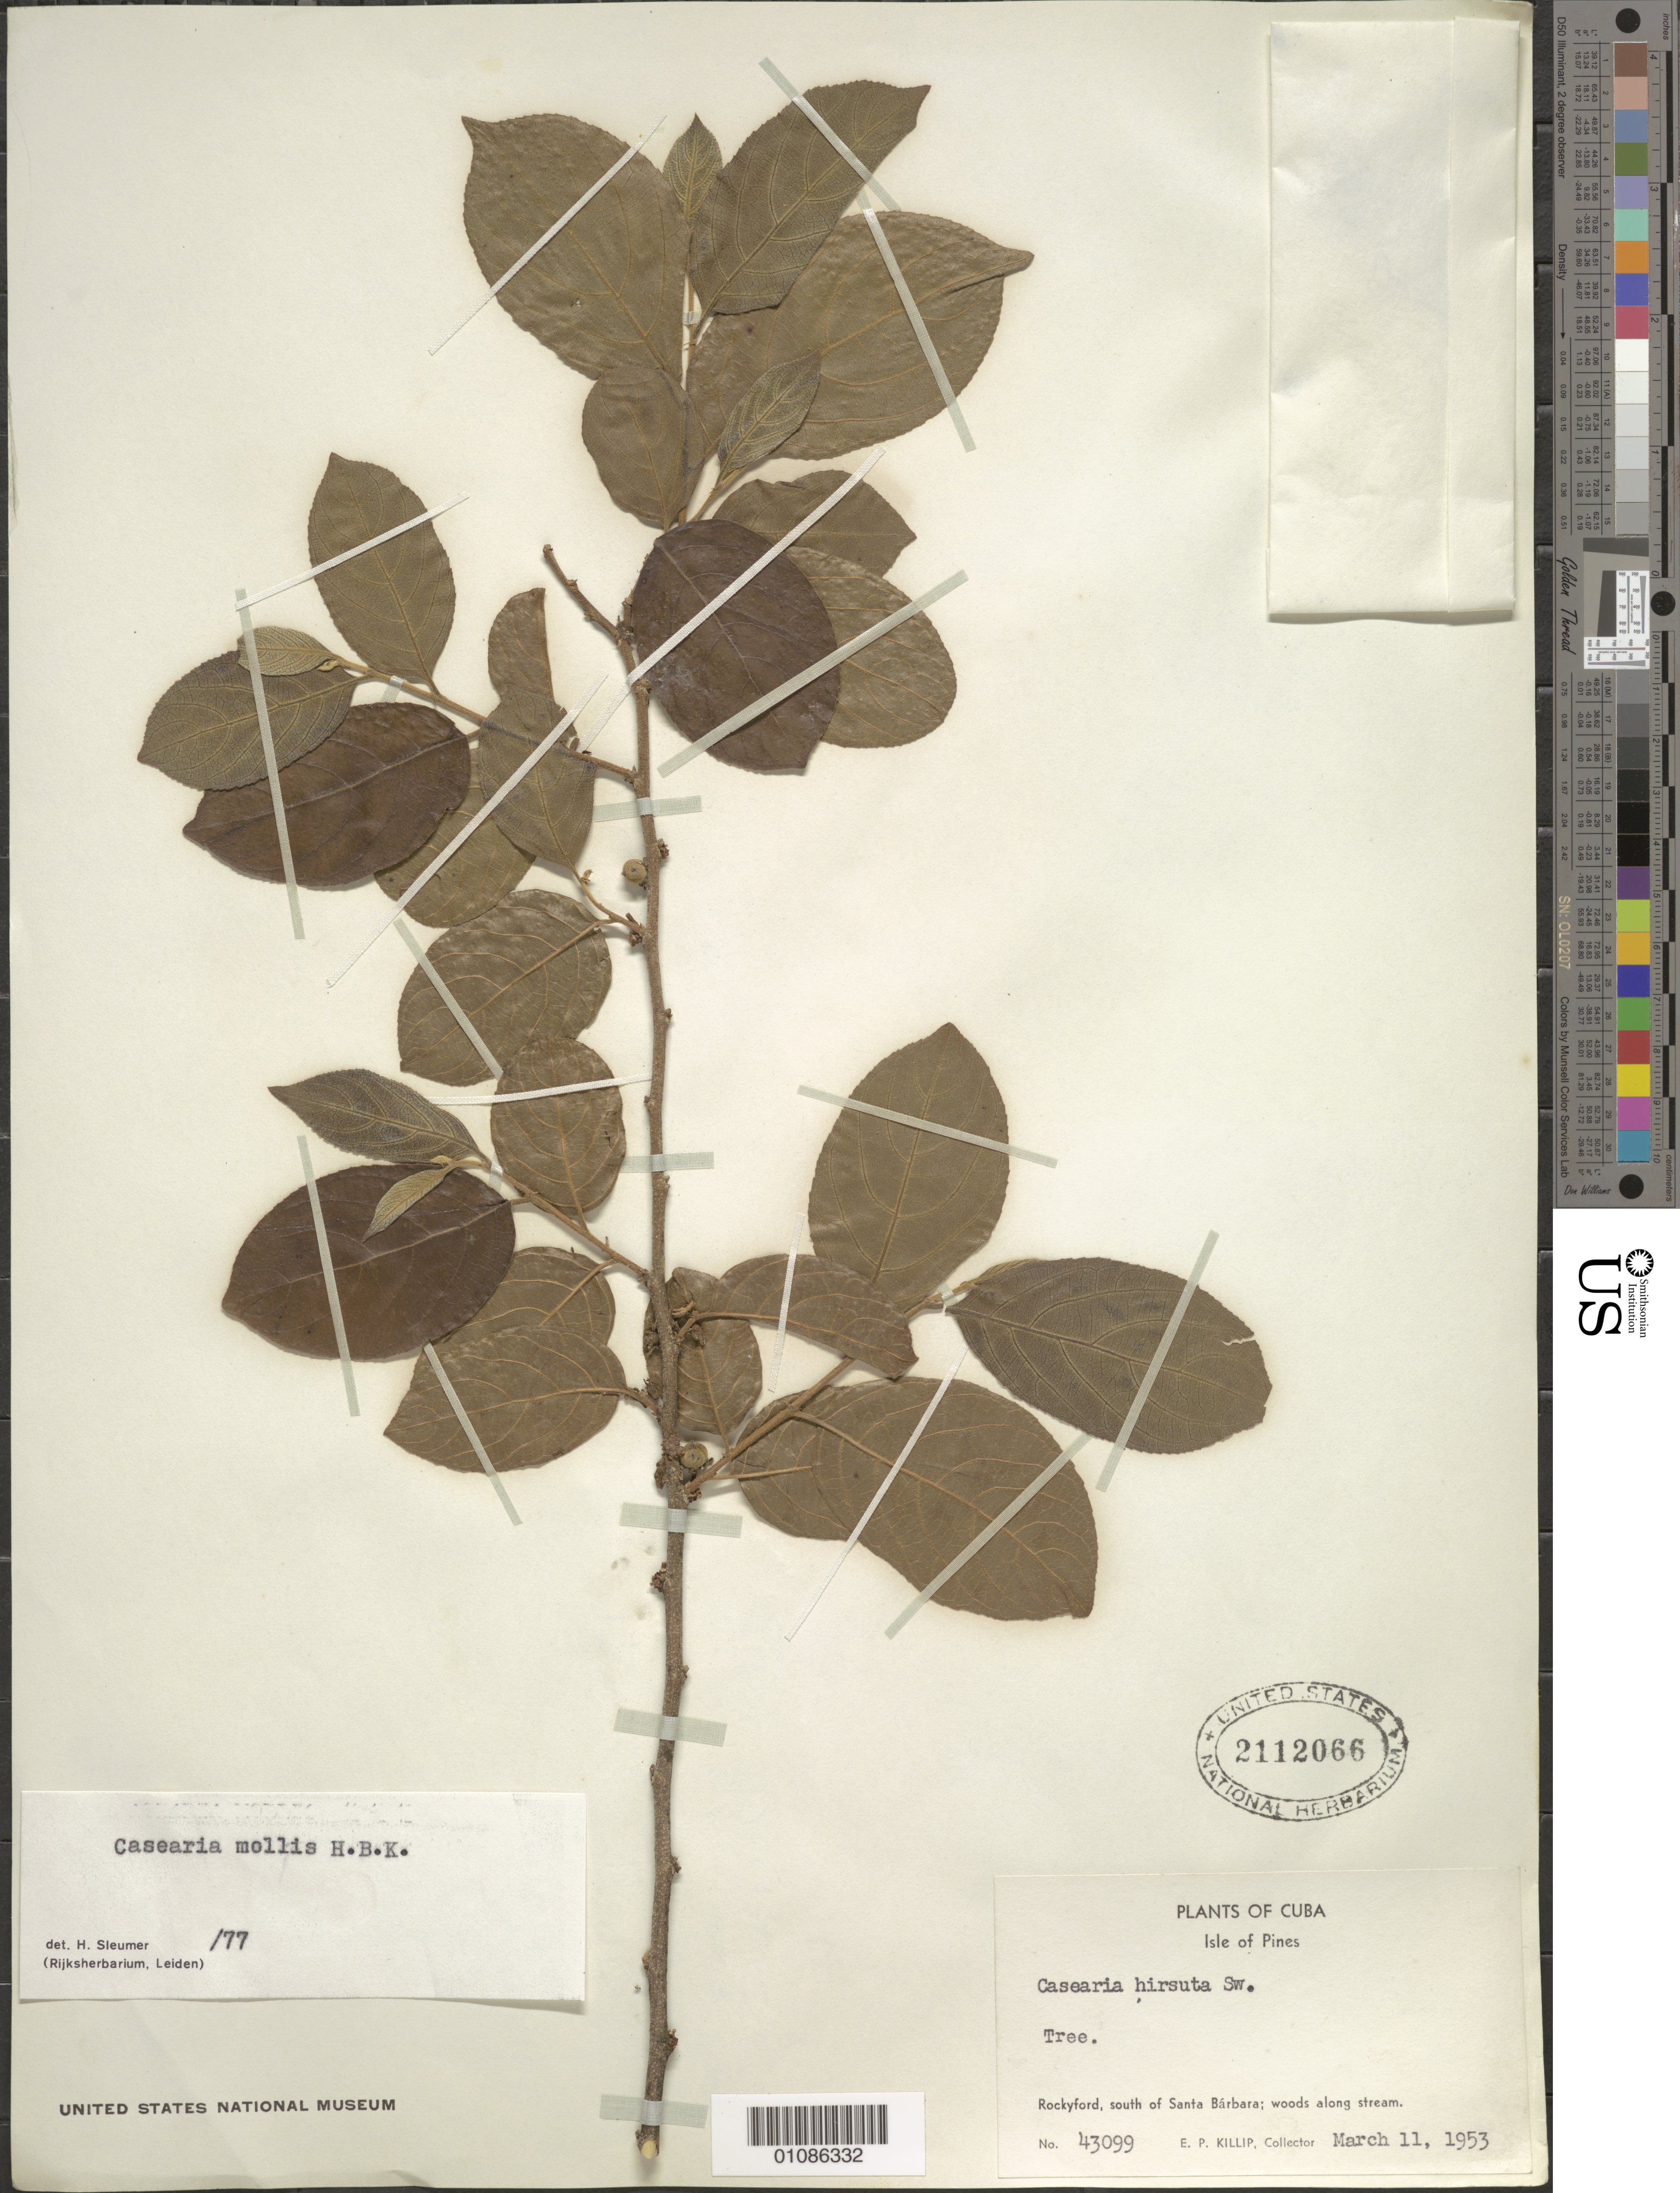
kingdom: Plantae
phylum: Tracheophyta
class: Magnoliopsida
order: Malpighiales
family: Salicaceae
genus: Casearia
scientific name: Casearia mollis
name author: Kunth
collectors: E. P. Killip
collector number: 43099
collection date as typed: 11 Mar 1953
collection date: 1953-03-11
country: Cuba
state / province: Isla de La Juventud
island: Isla de la Juventud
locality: Rockyford, S of Santa Barbara; Woods along stream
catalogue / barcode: US 2112066